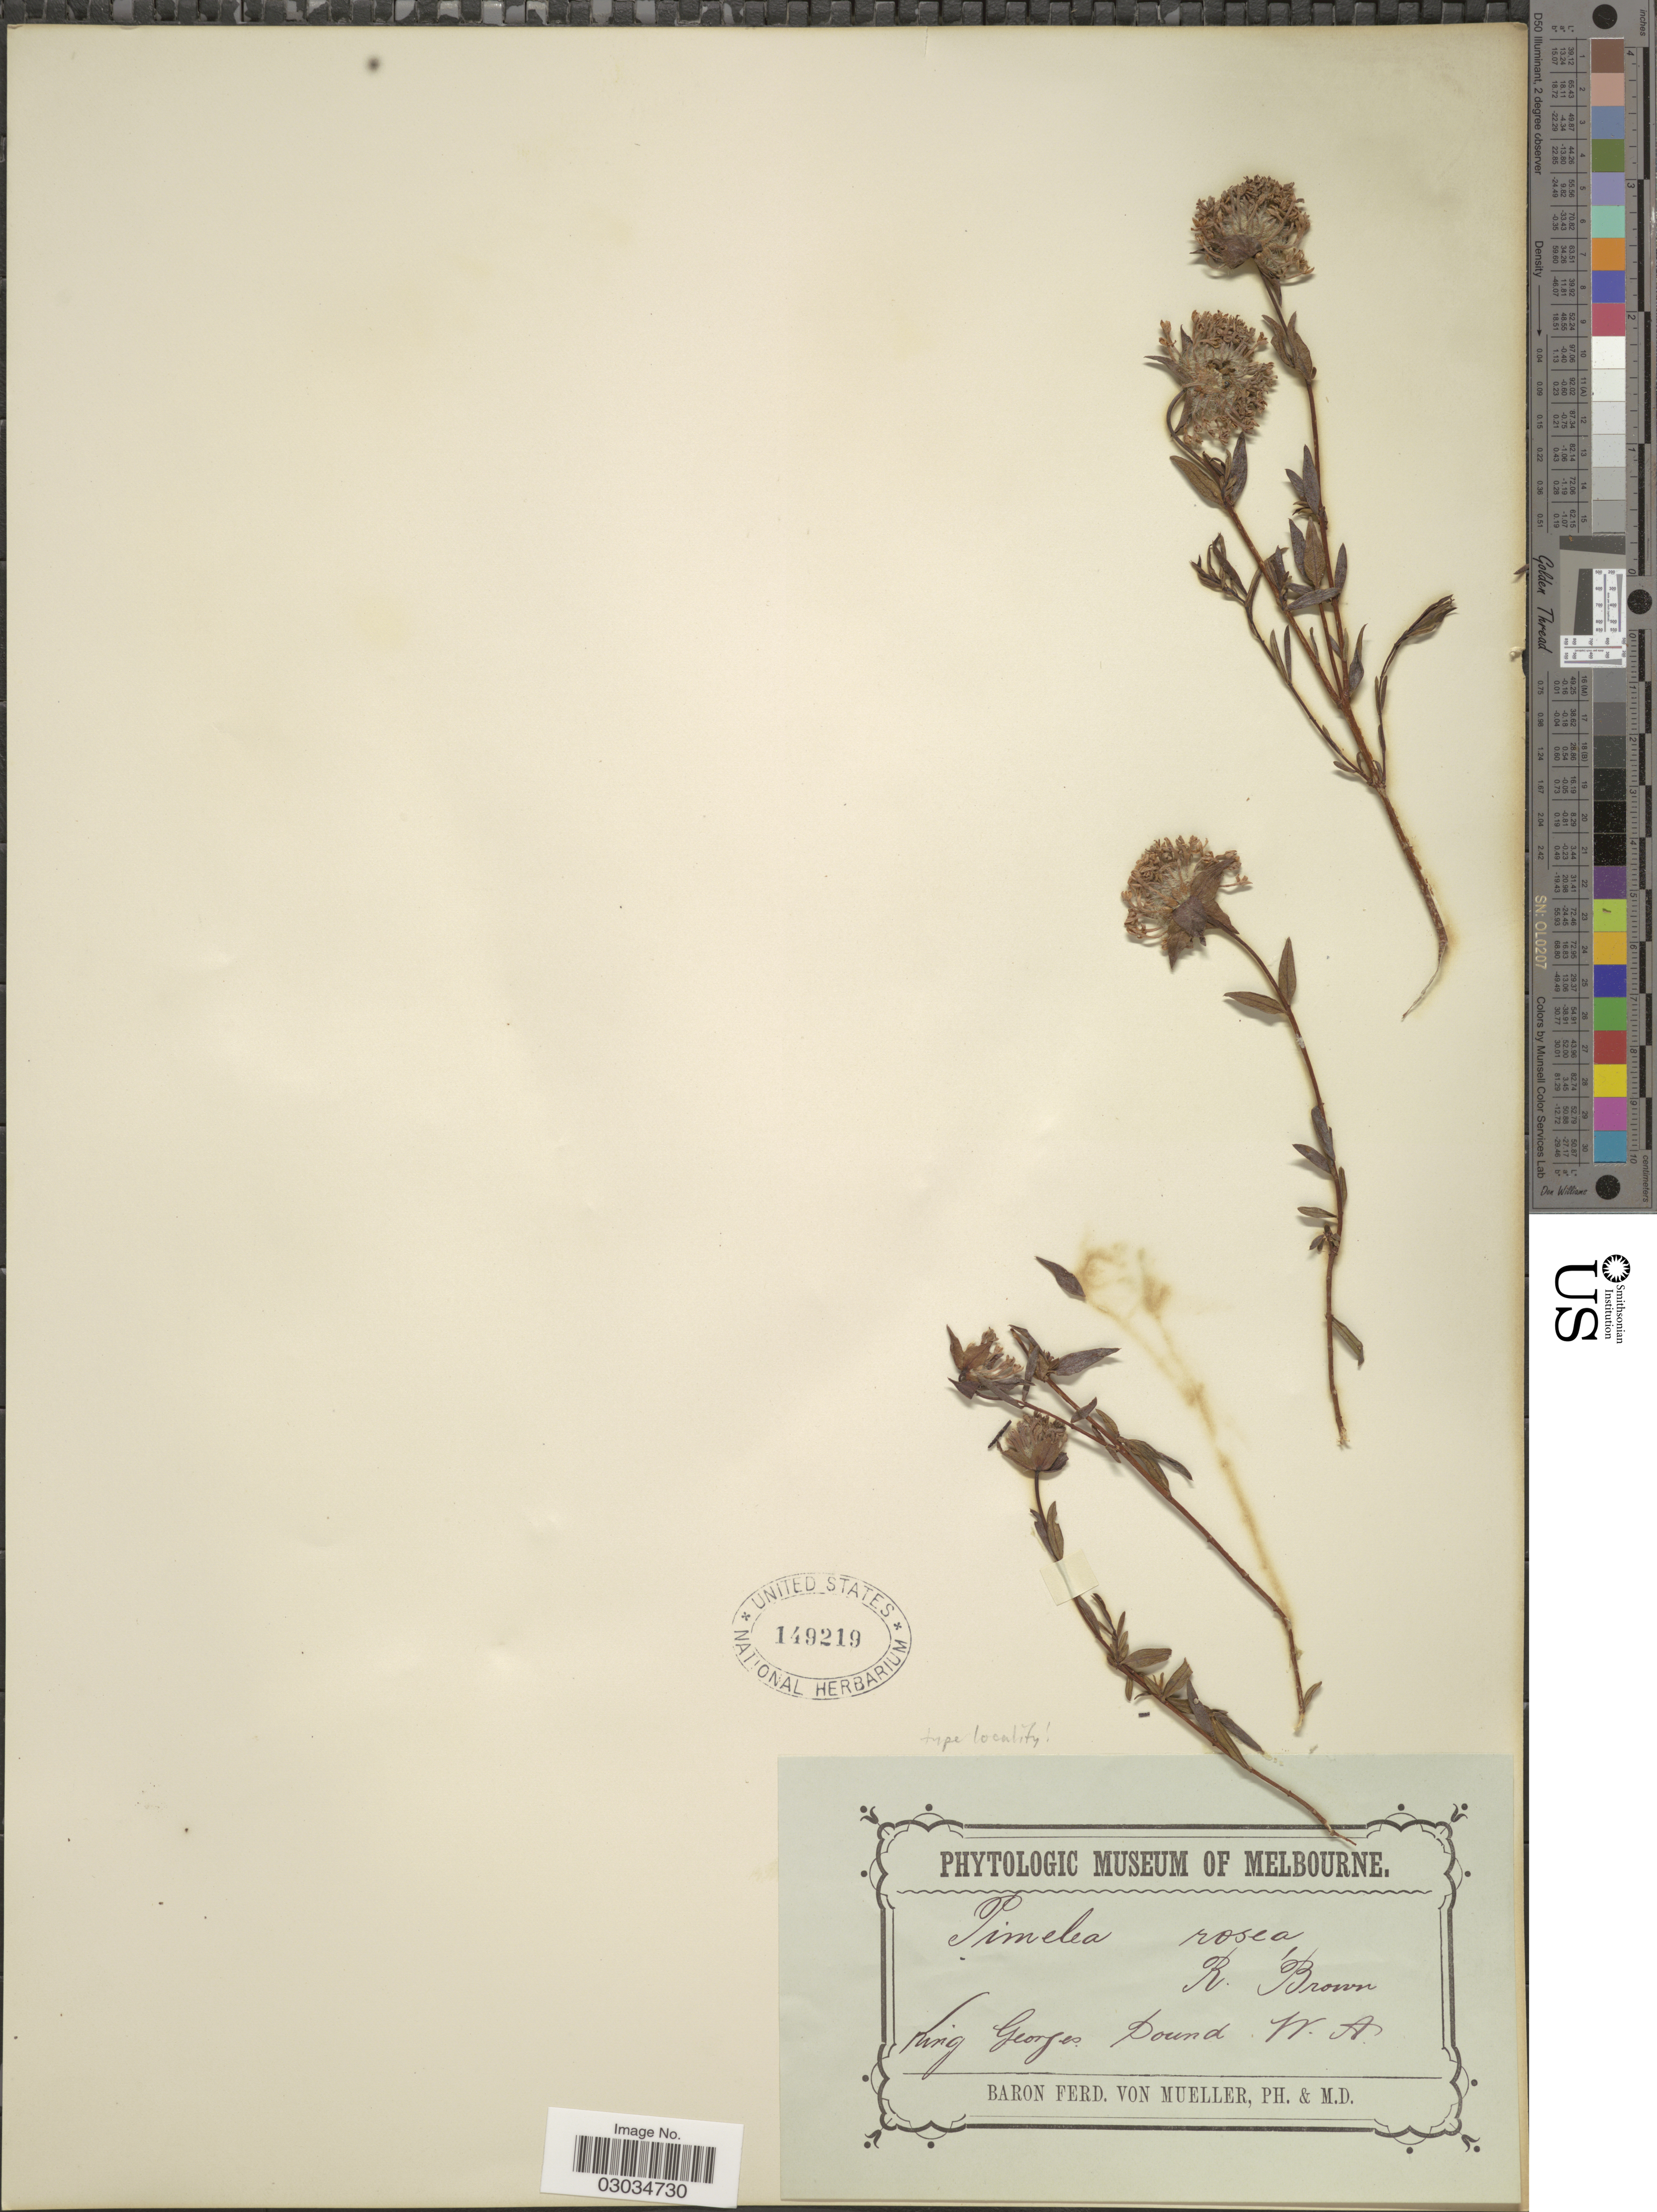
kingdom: Plantae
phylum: Tracheophyta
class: Magnoliopsida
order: Malvales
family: Thymelaeaceae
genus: Pimelea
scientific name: Pimelea rosea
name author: R. Br.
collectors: F. Mueller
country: Australia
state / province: Western Australia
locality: King Georges Pound.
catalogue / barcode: US 149219